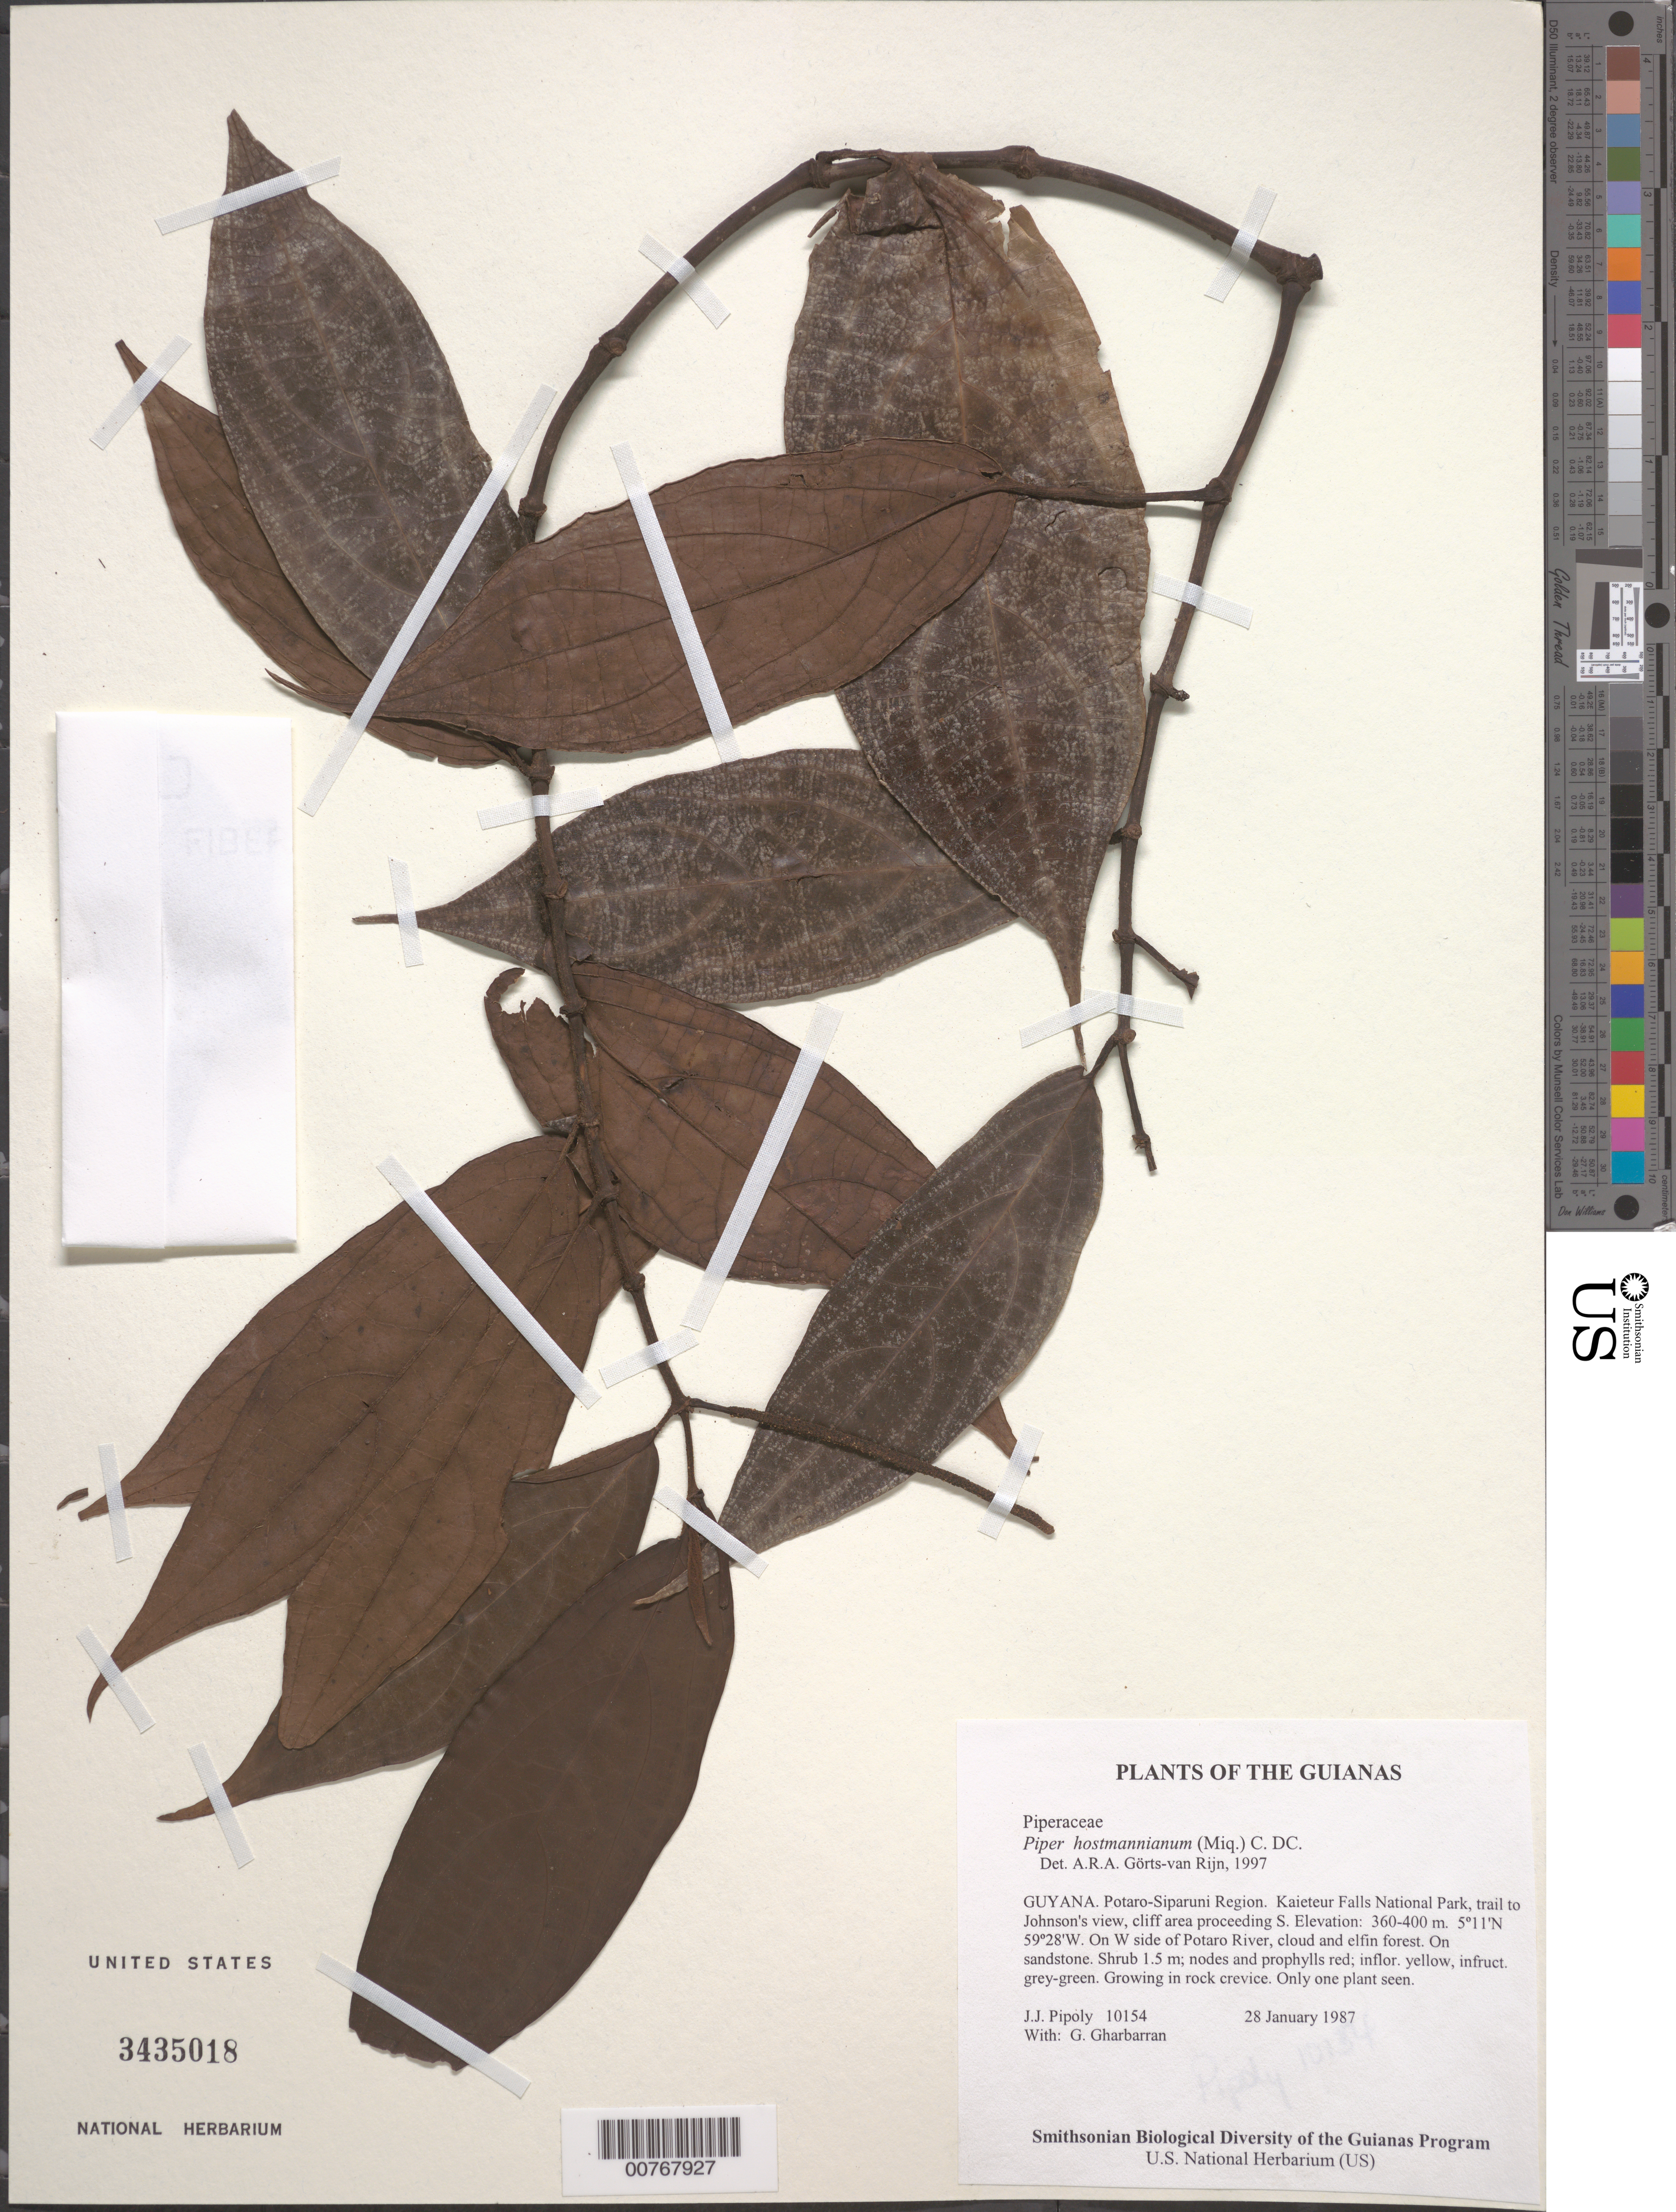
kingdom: Plantae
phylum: Tracheophyta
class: Magnoliopsida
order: Piperales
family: Piperaceae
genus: Piper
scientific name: Piper hostmannianum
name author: (Miq.) C. DC.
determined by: Görts-van Rijn, A. R. A.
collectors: J. J. Pipoly & G. Gharbarran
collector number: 10154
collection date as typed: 28 January 1987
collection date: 1987-01-28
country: Guyana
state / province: Potaro-Siparuni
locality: Kaieteur Falls National Park, trail to Johnson's view, cliff area proceeding S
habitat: On W side of Potaro River, cloud and elfin forest. On sandstone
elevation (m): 360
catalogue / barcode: US 3435018